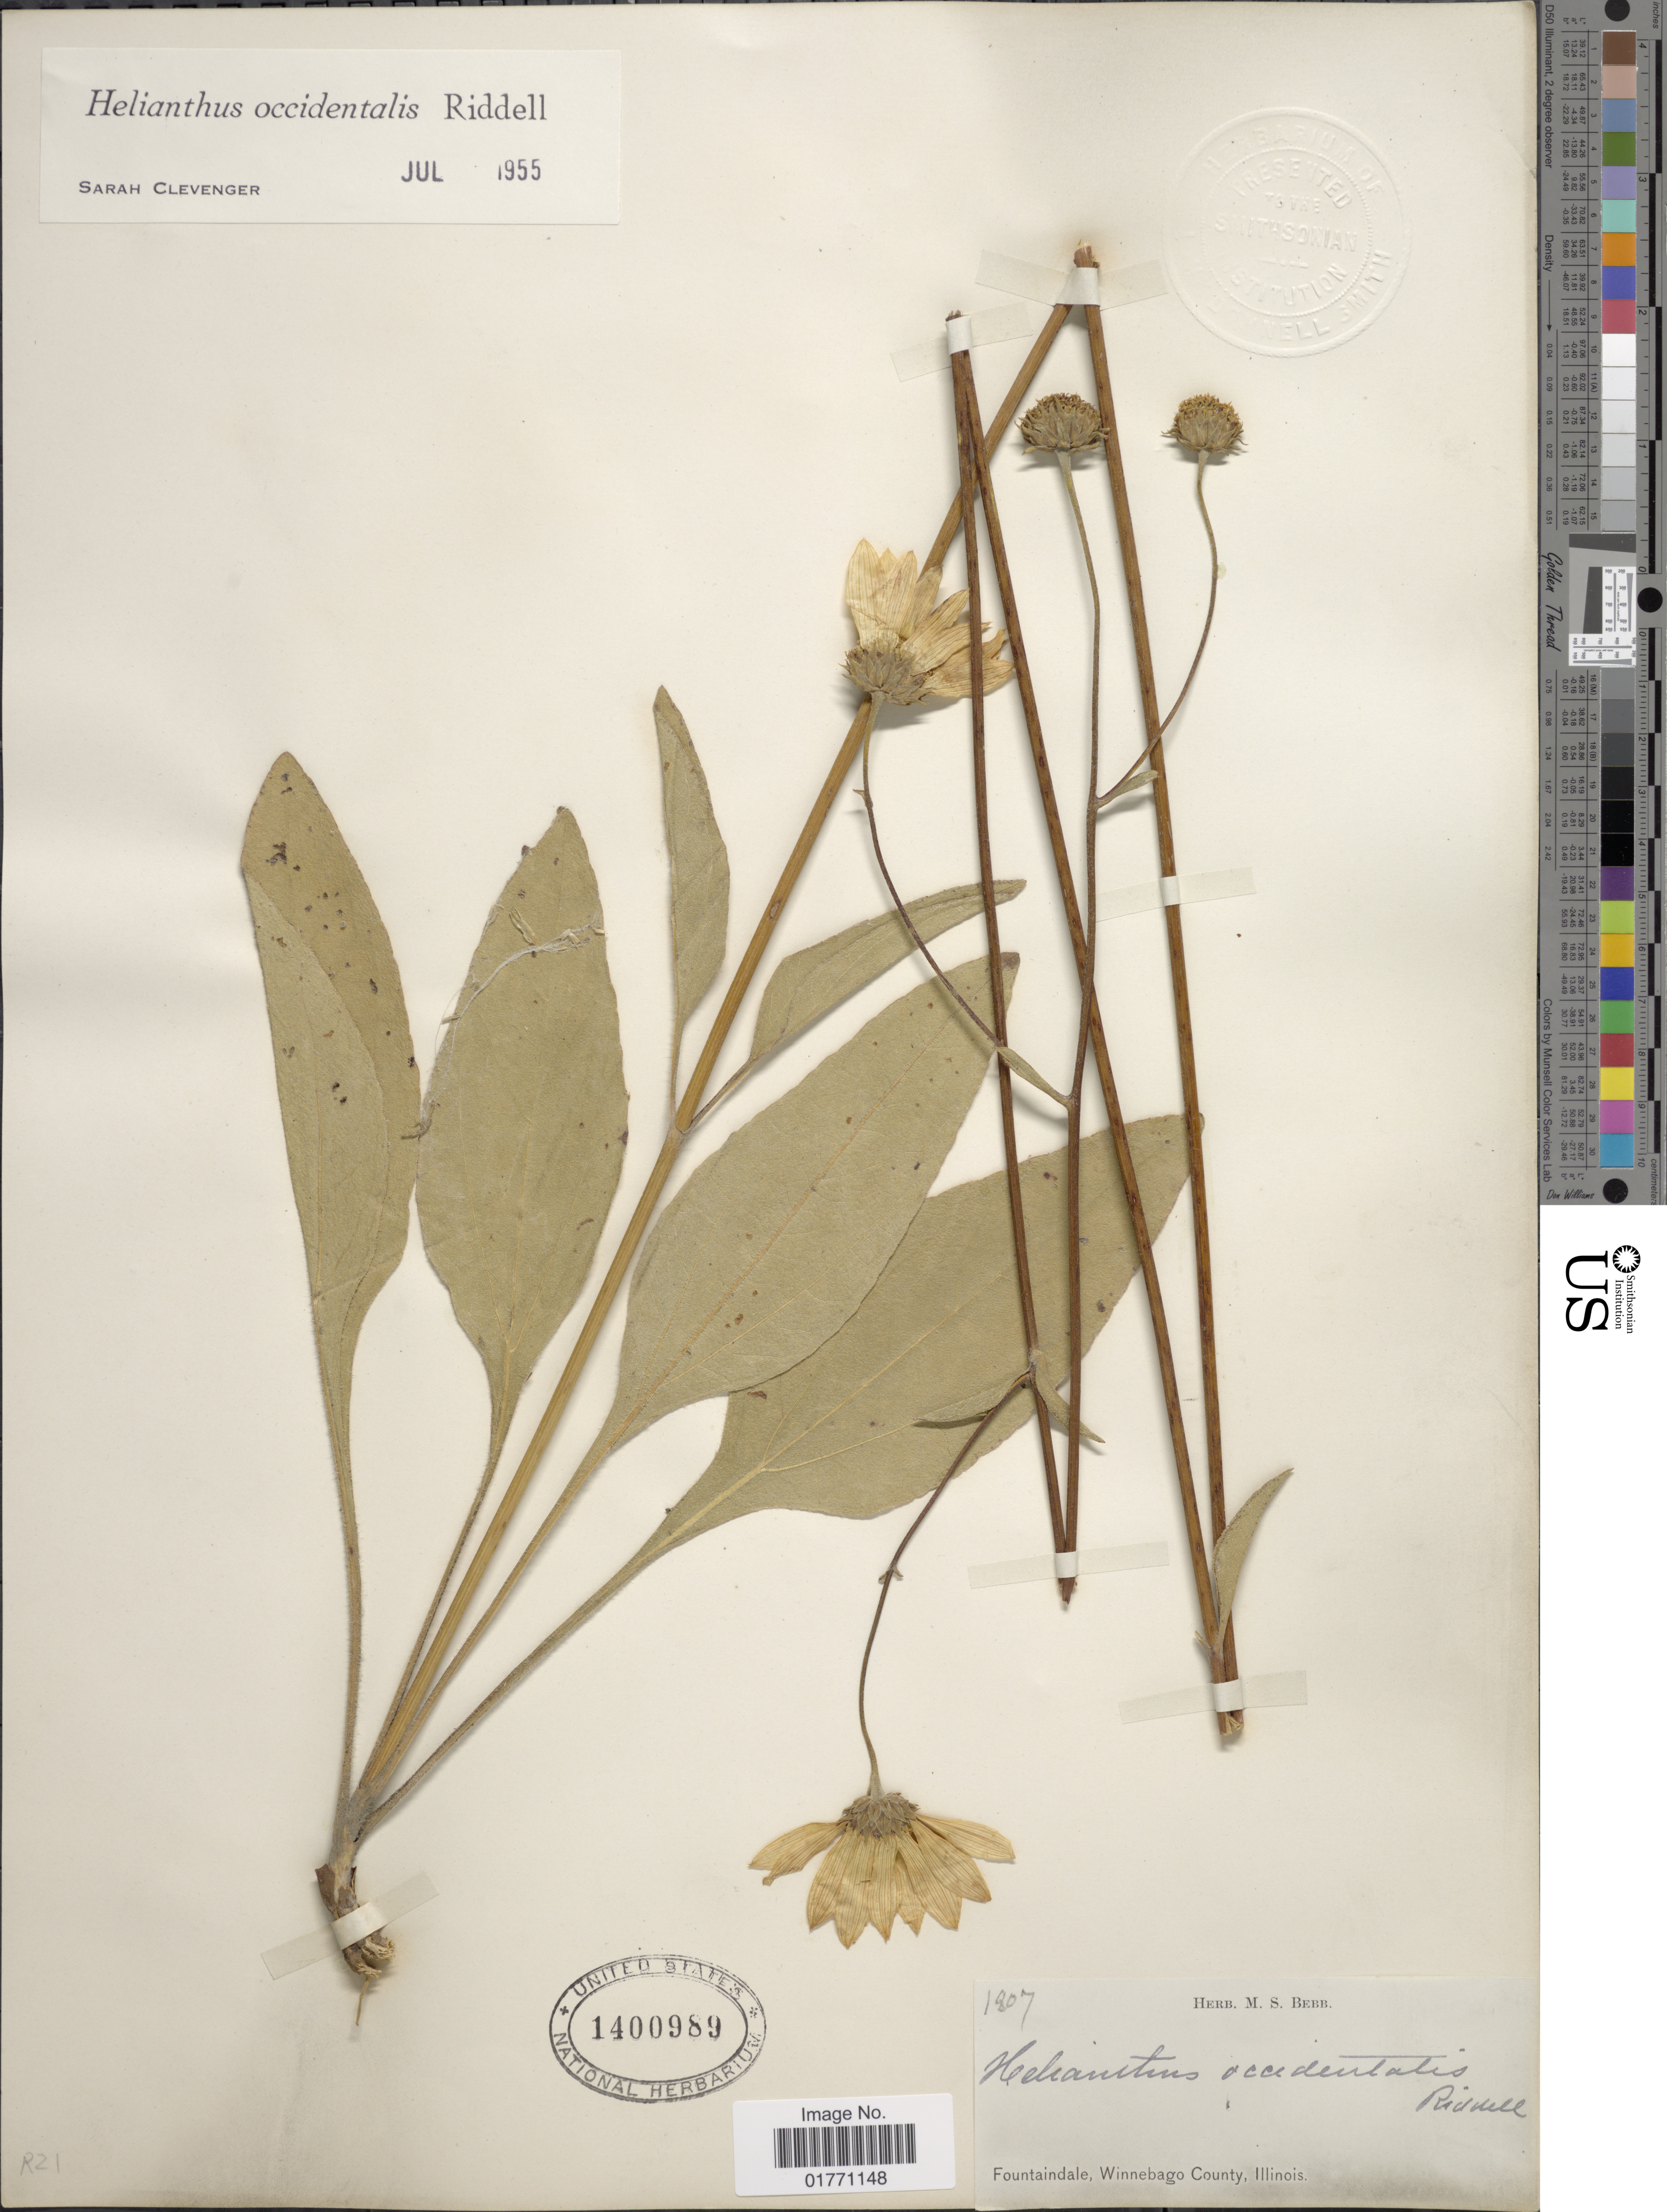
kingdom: Plantae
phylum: Tracheophyta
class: Magnoliopsida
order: Asterales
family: Asteraceae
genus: Helianthus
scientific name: Helianthus occidentalis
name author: Riddell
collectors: ex Herb. M. S. Bebb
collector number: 1807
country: United States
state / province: Illinois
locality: Fountaindale, Winnebago County.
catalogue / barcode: US 1400989